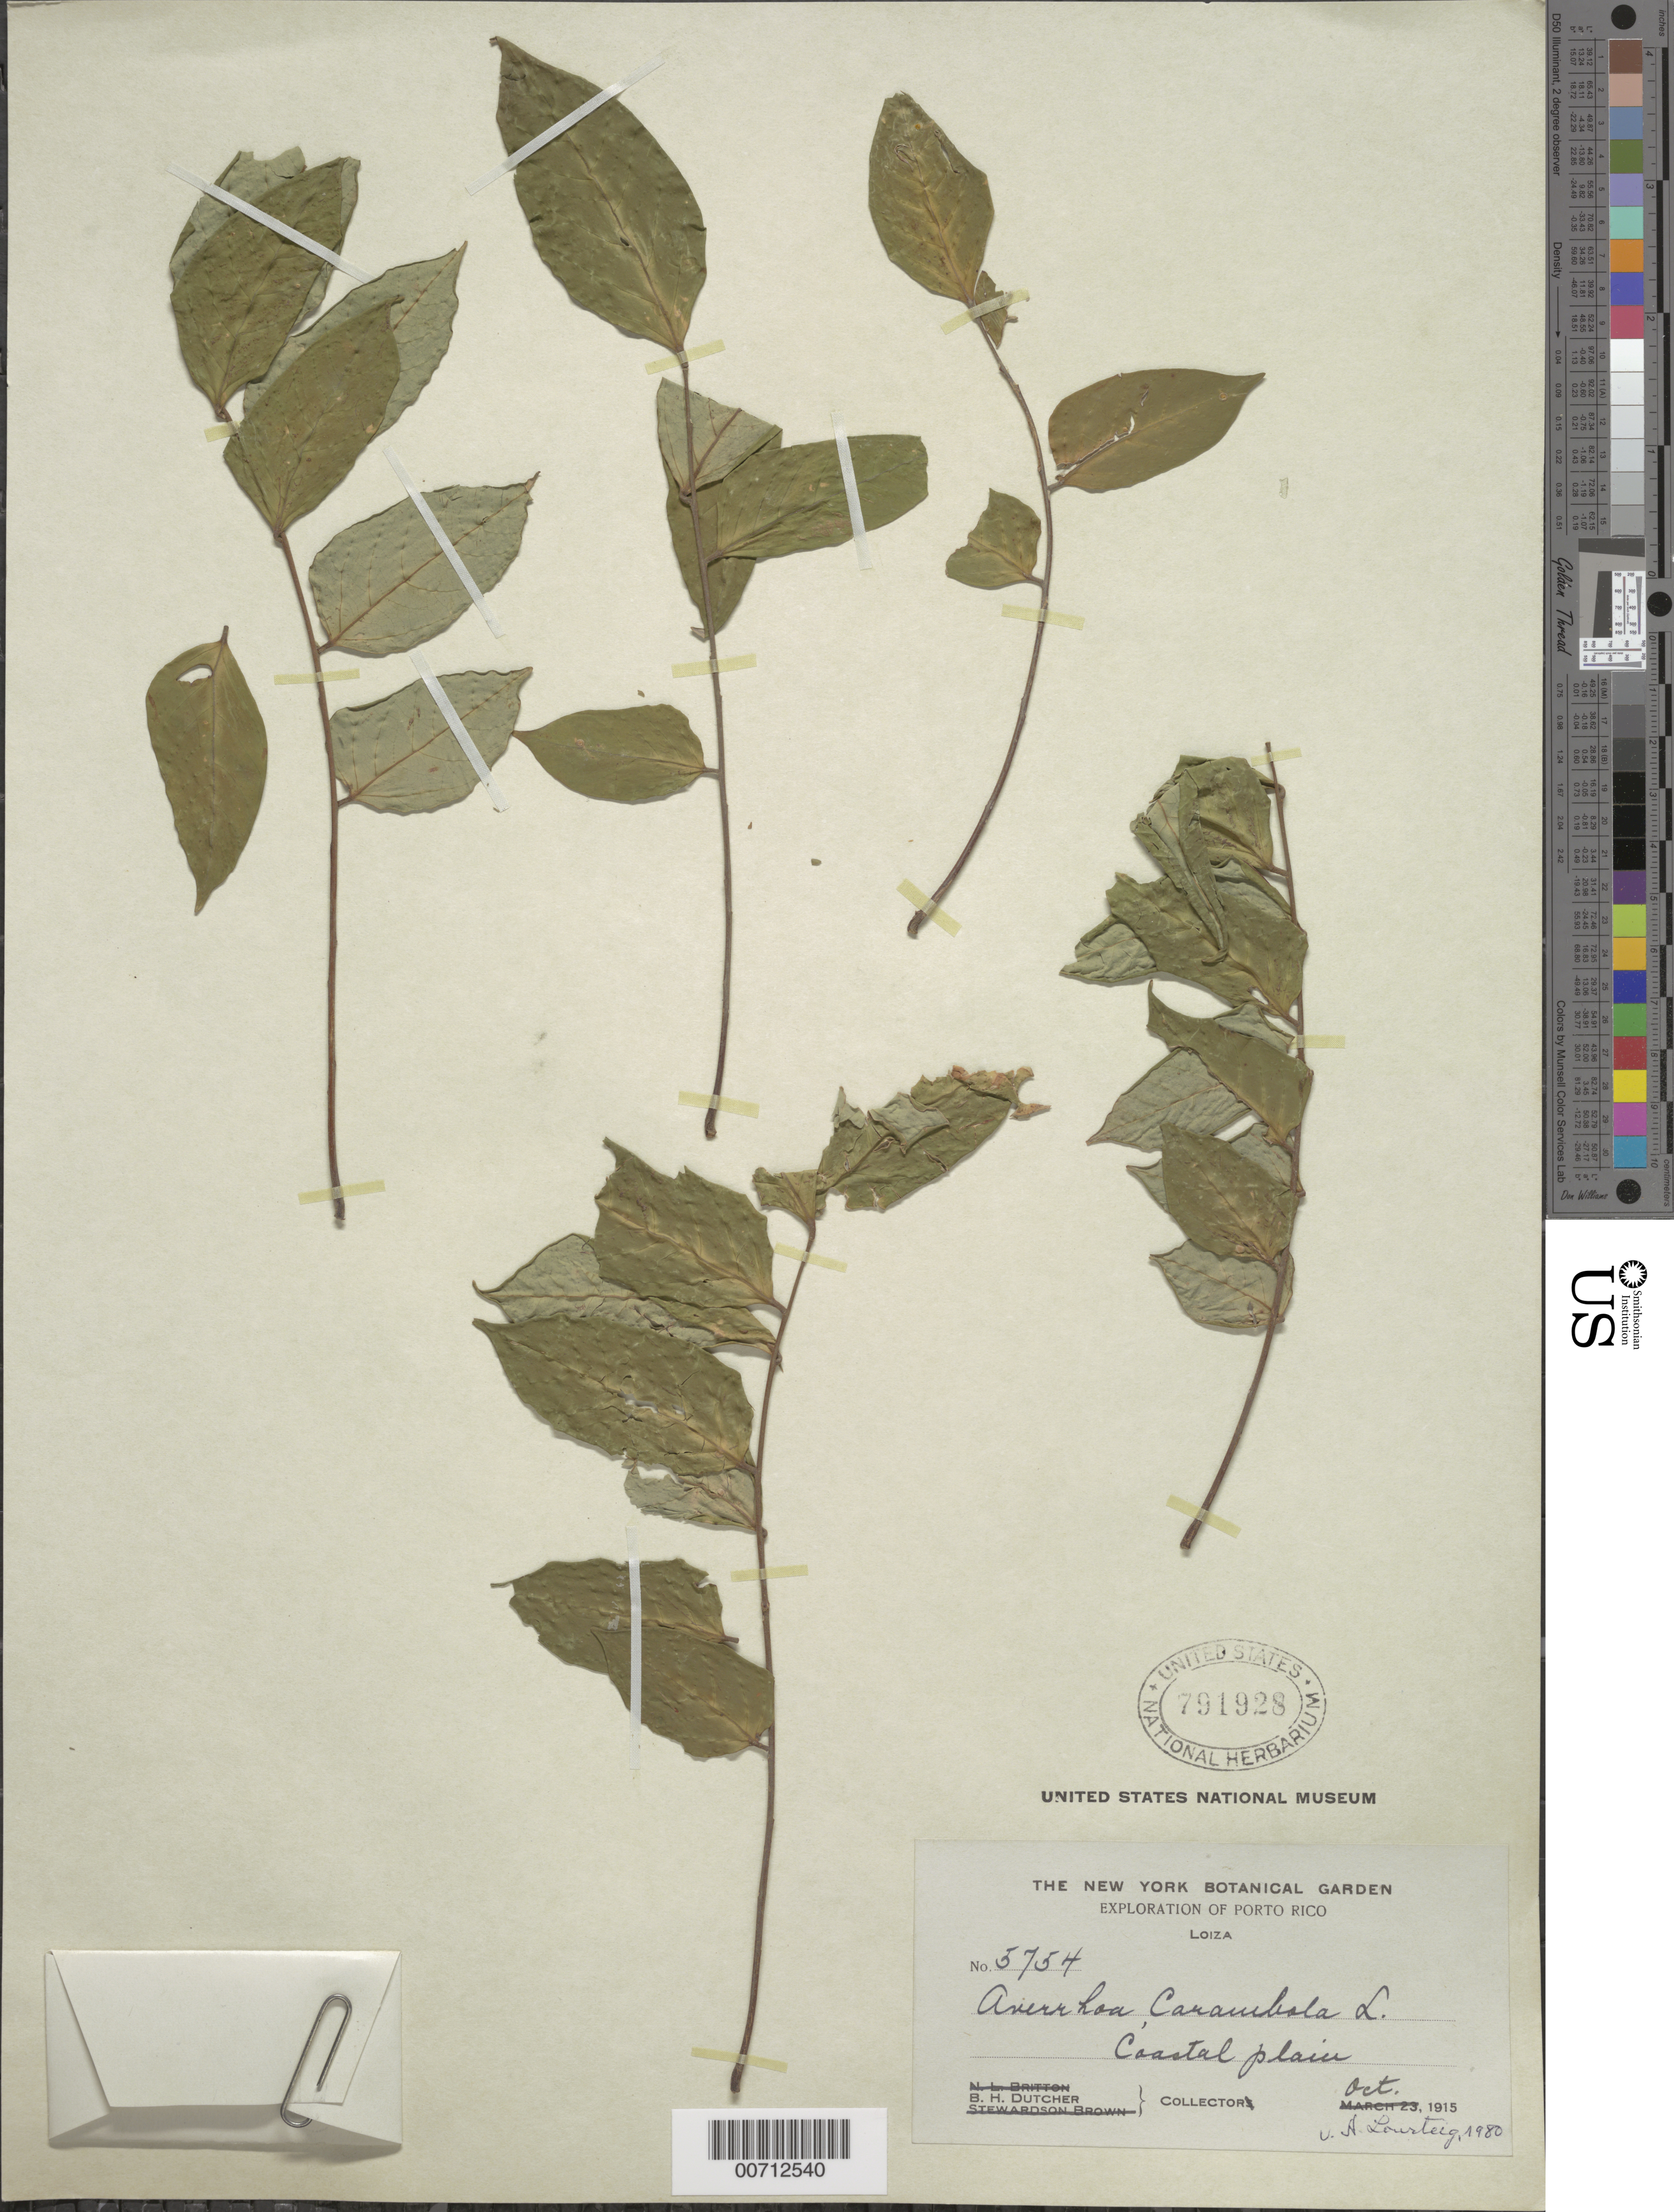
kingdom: Plantae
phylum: Tracheophyta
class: Magnoliopsida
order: Oxalidales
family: Oxalidaceae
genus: Averrhoa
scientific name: Averrhoa carambola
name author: L.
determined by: Lourteig, A.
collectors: B. H. Dutcher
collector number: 5754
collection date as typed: Oct 1915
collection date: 1915-10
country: Puerto Rico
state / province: Loiza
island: Greater Antilles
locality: Coastal plain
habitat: Coastal plain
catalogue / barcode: US 791928